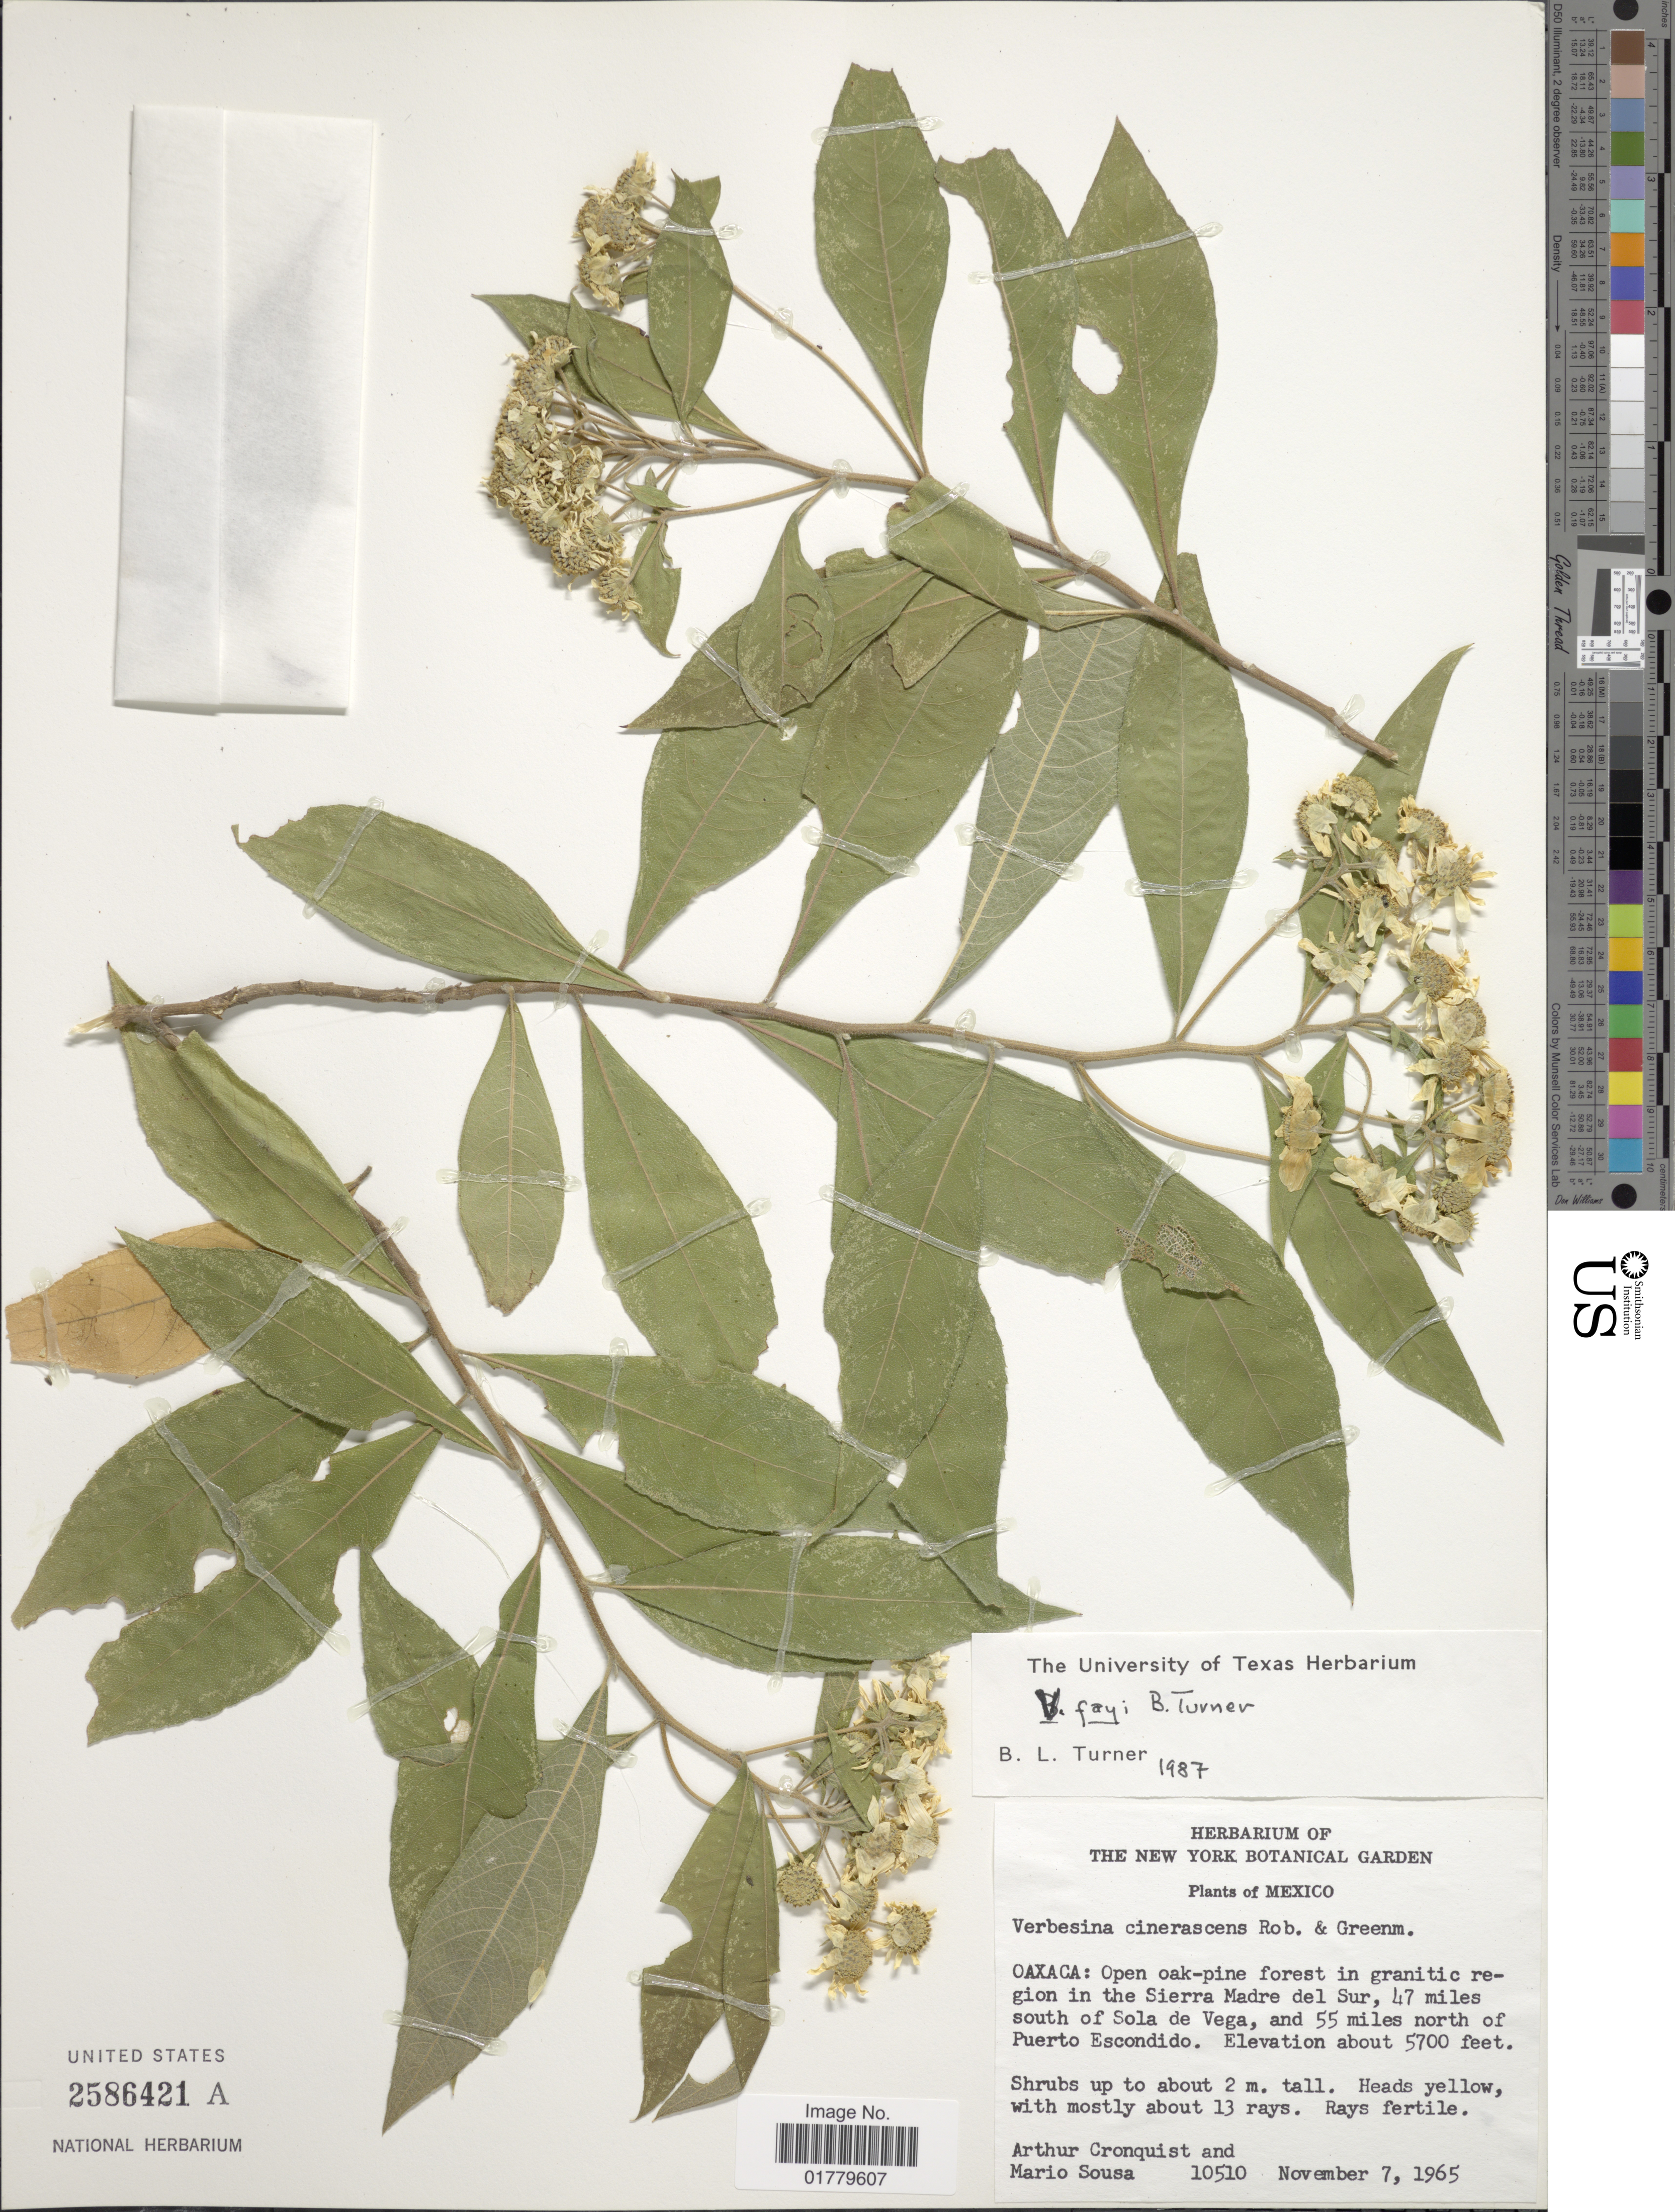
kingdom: Plantae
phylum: Tracheophyta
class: Magnoliopsida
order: Asterales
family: Asteraceae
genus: Verbesina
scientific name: Verbesina fayi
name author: B.L. Turner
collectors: A. J. Cronquist & M. Sousa S.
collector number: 10510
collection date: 1965-11-07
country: Mexico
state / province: Oaxaca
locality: Oaxaca: Open oak-pine forest in granitic region in the Sierra Madre del Sur, 47 miles south of Sola de Vega, and 55 miles north of Puerto Escondido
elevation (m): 1737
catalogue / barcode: US 2586421A